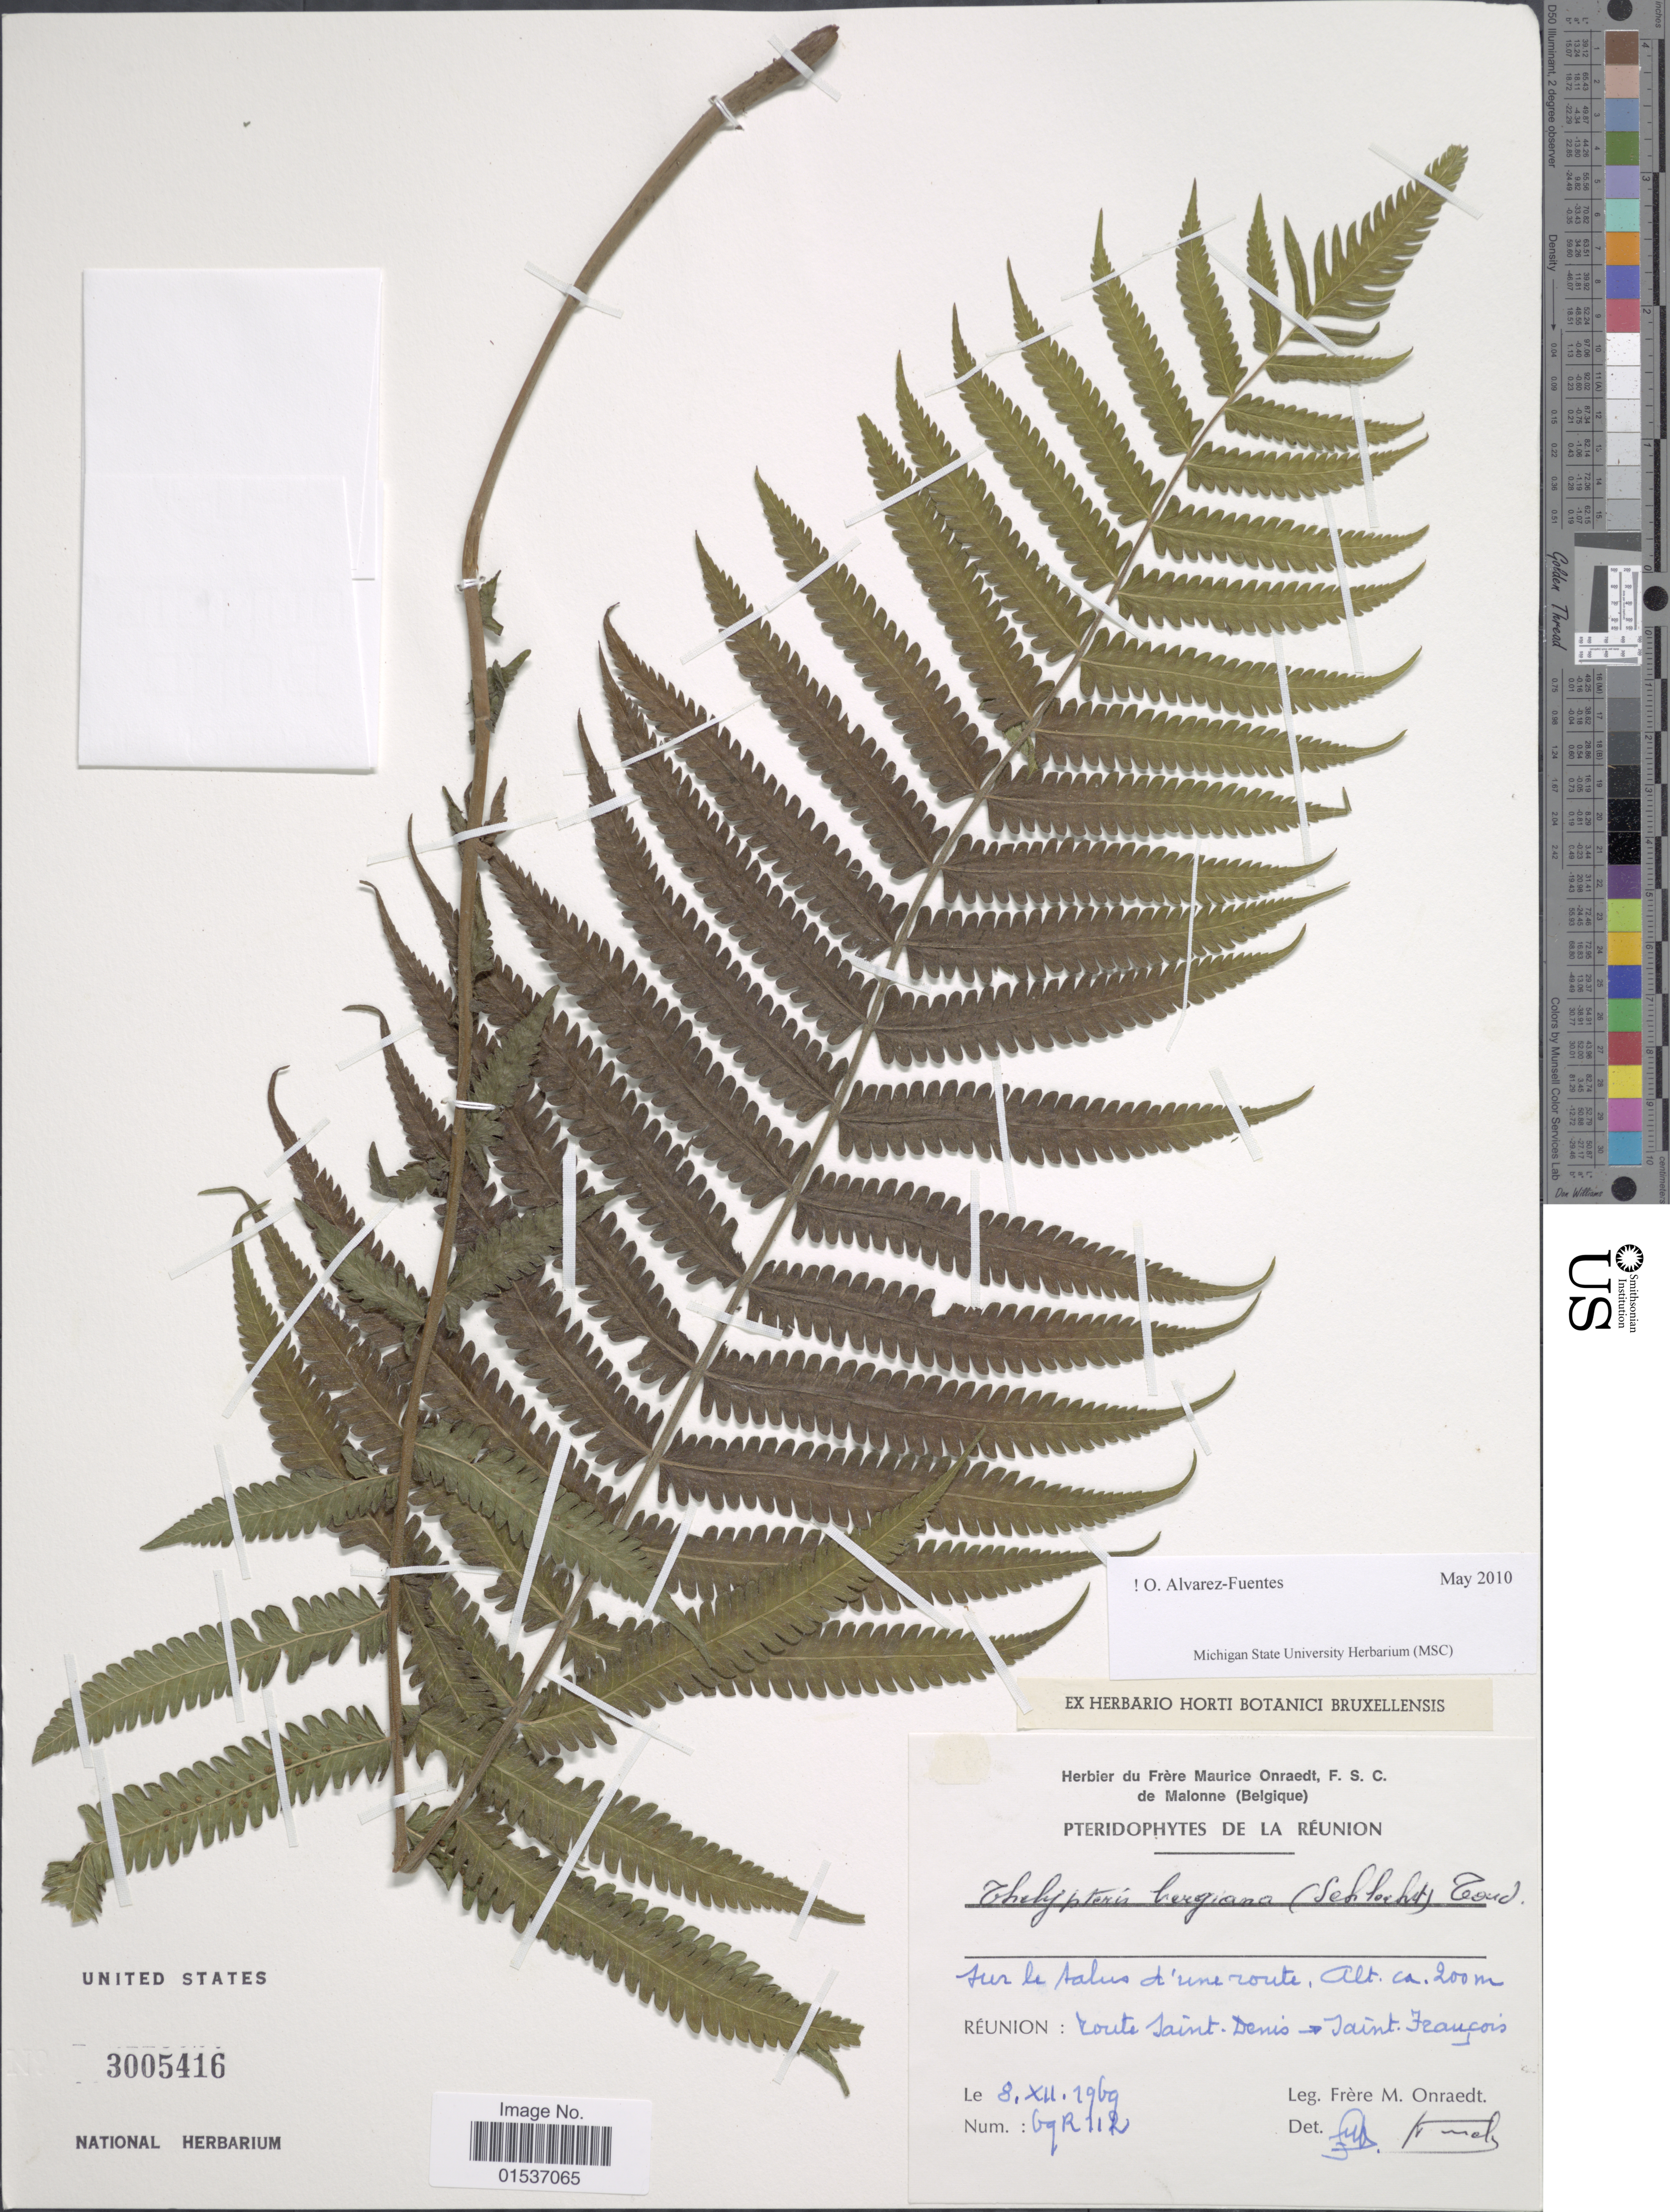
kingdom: Plantae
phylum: Tracheophyta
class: Polypodiopsida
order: Polypodiales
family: Thelypteridaceae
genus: Thelypteris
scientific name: Thelypteris bergiana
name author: (Schltdl.) Ching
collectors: F. Onraedt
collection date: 1969-12-08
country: Reunion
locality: La Reunion, route Saint-Denis - Saint Francois. [interpreted]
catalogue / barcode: US 3005416